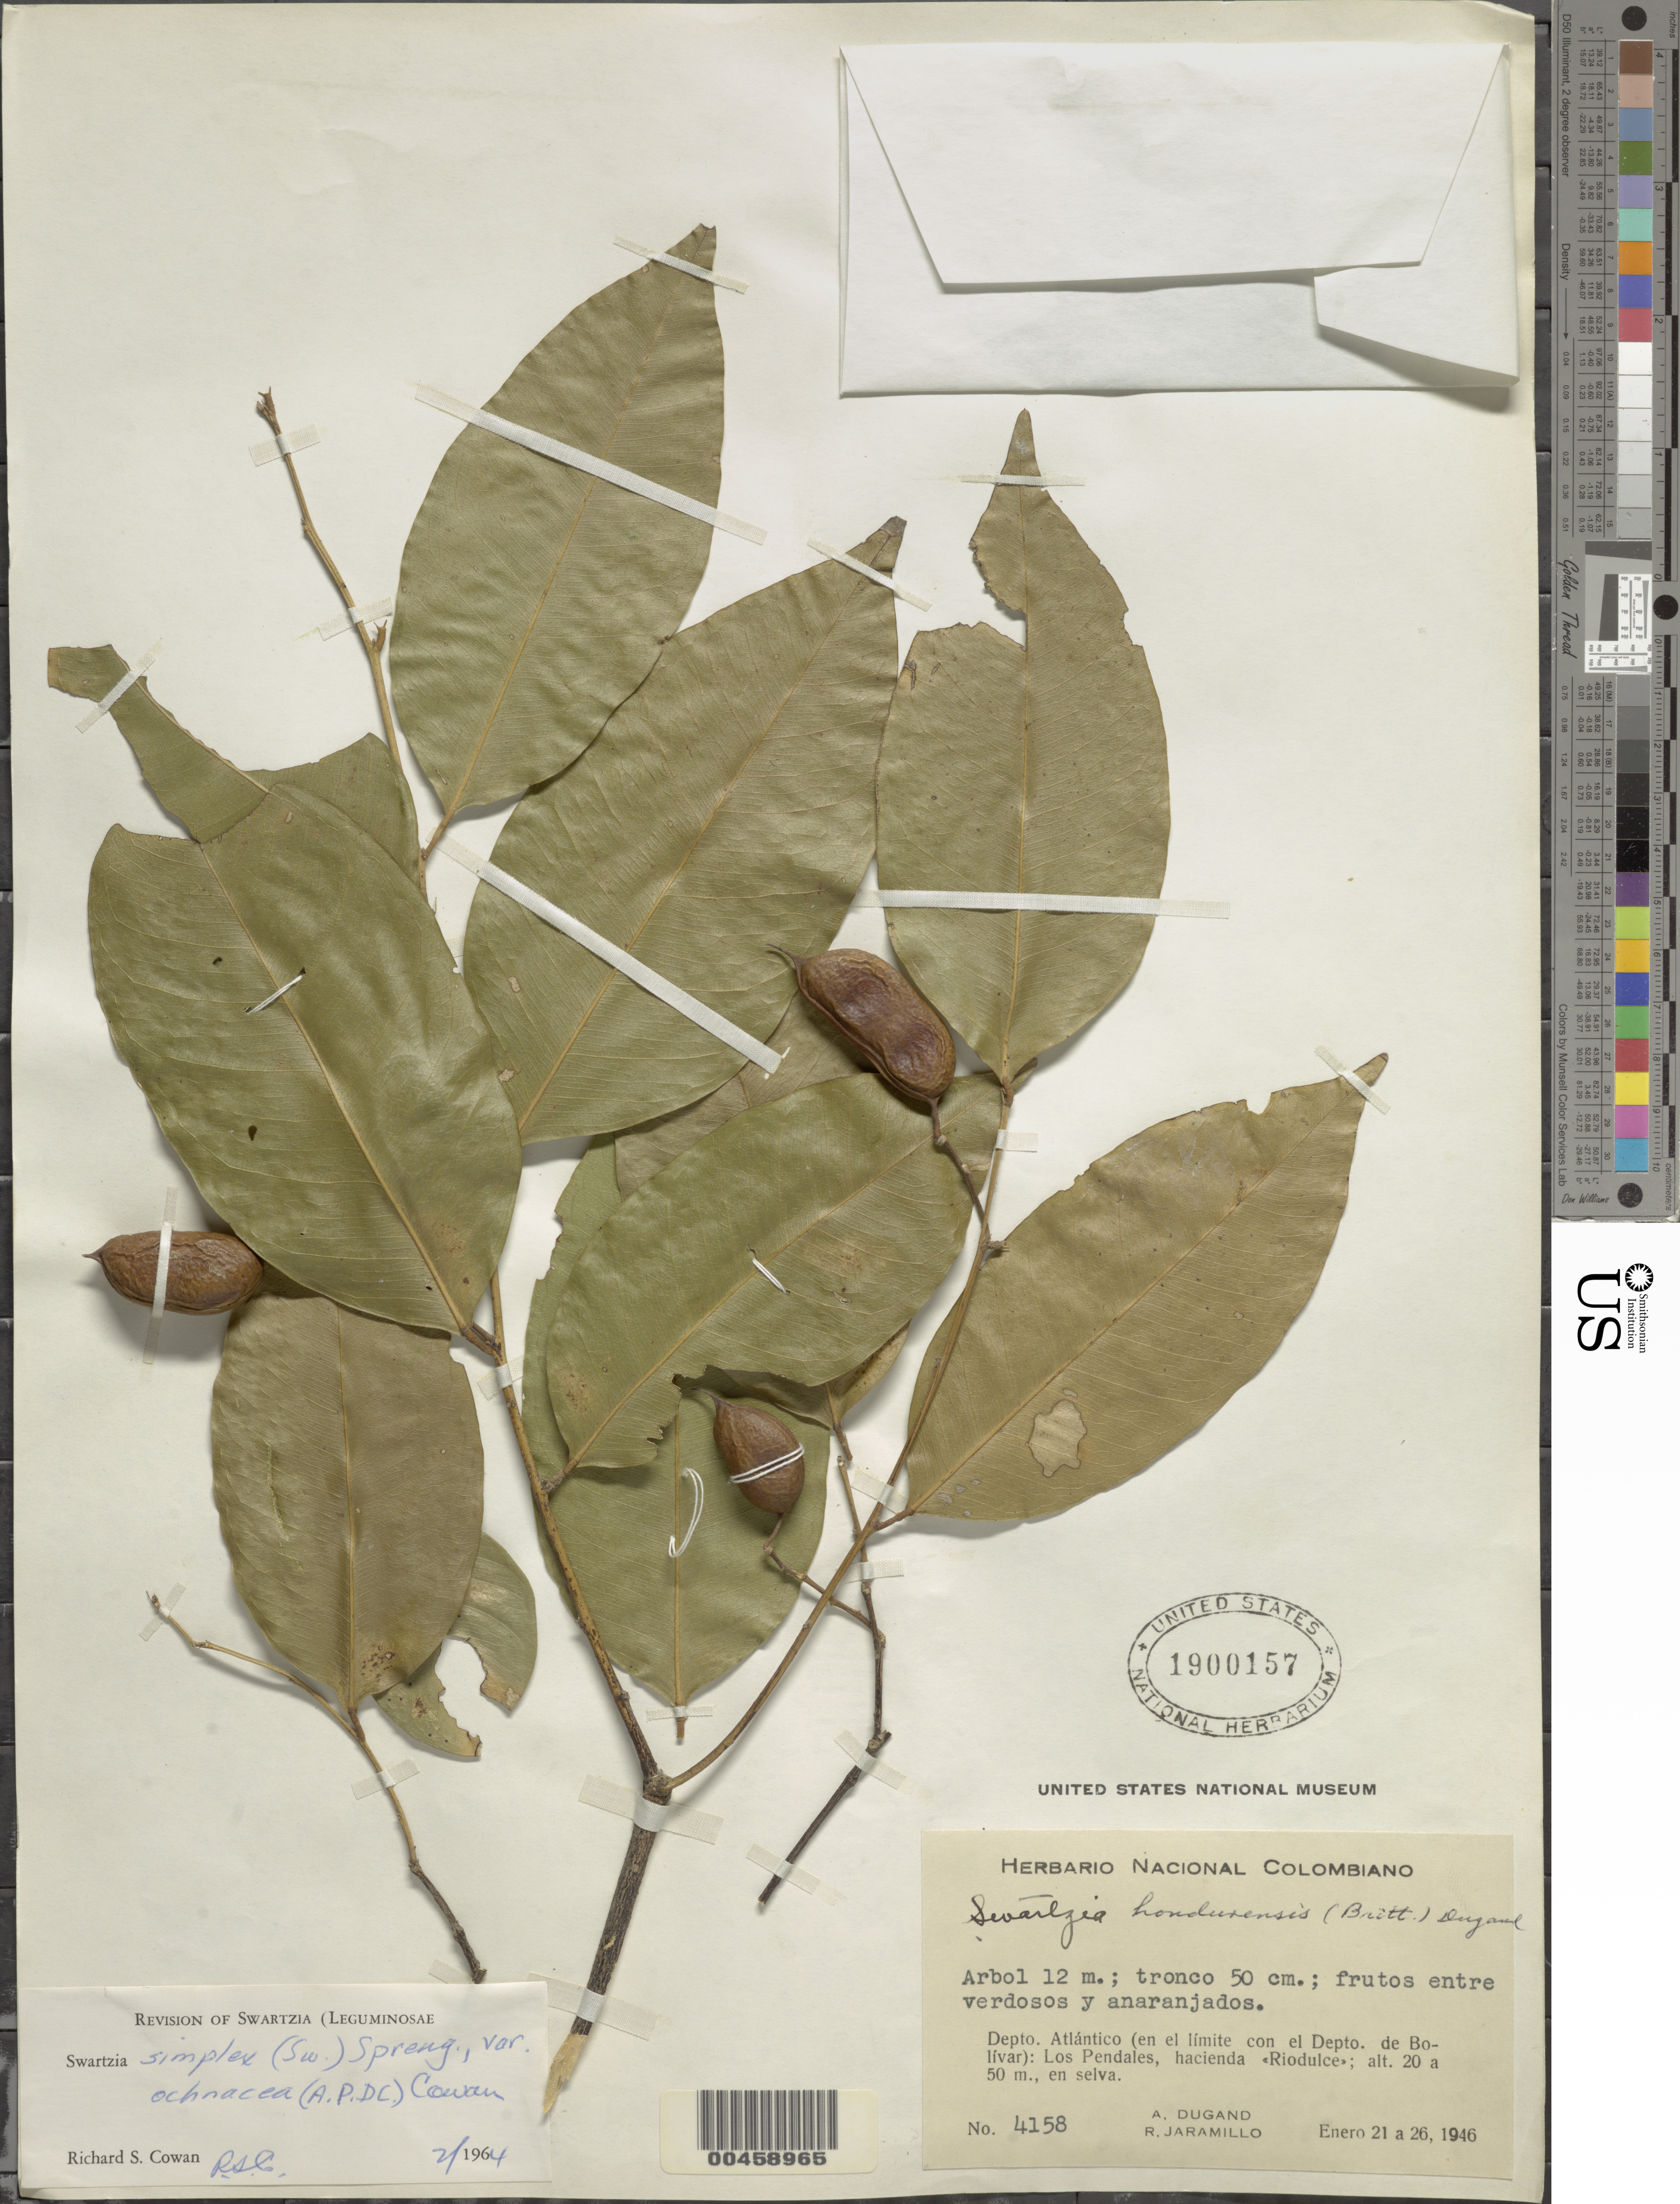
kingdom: Plantae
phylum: Tracheophyta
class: Magnoliopsida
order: Fabales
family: Fabaceae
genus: Swartzia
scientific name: Swartzia simplex var. ochnacea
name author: (DC.) R.S. Cowan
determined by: Cowan, R. S.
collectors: A. Dugand G. & R. Jaramillo M.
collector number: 4158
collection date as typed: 21 Jan 1946 to 26 Jan 1946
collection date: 1946-01-21/1946-01-26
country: Colombia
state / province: Atlántico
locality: Los Pendales, Hacienda "Rio Dulce"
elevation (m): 20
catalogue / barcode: US 1900157